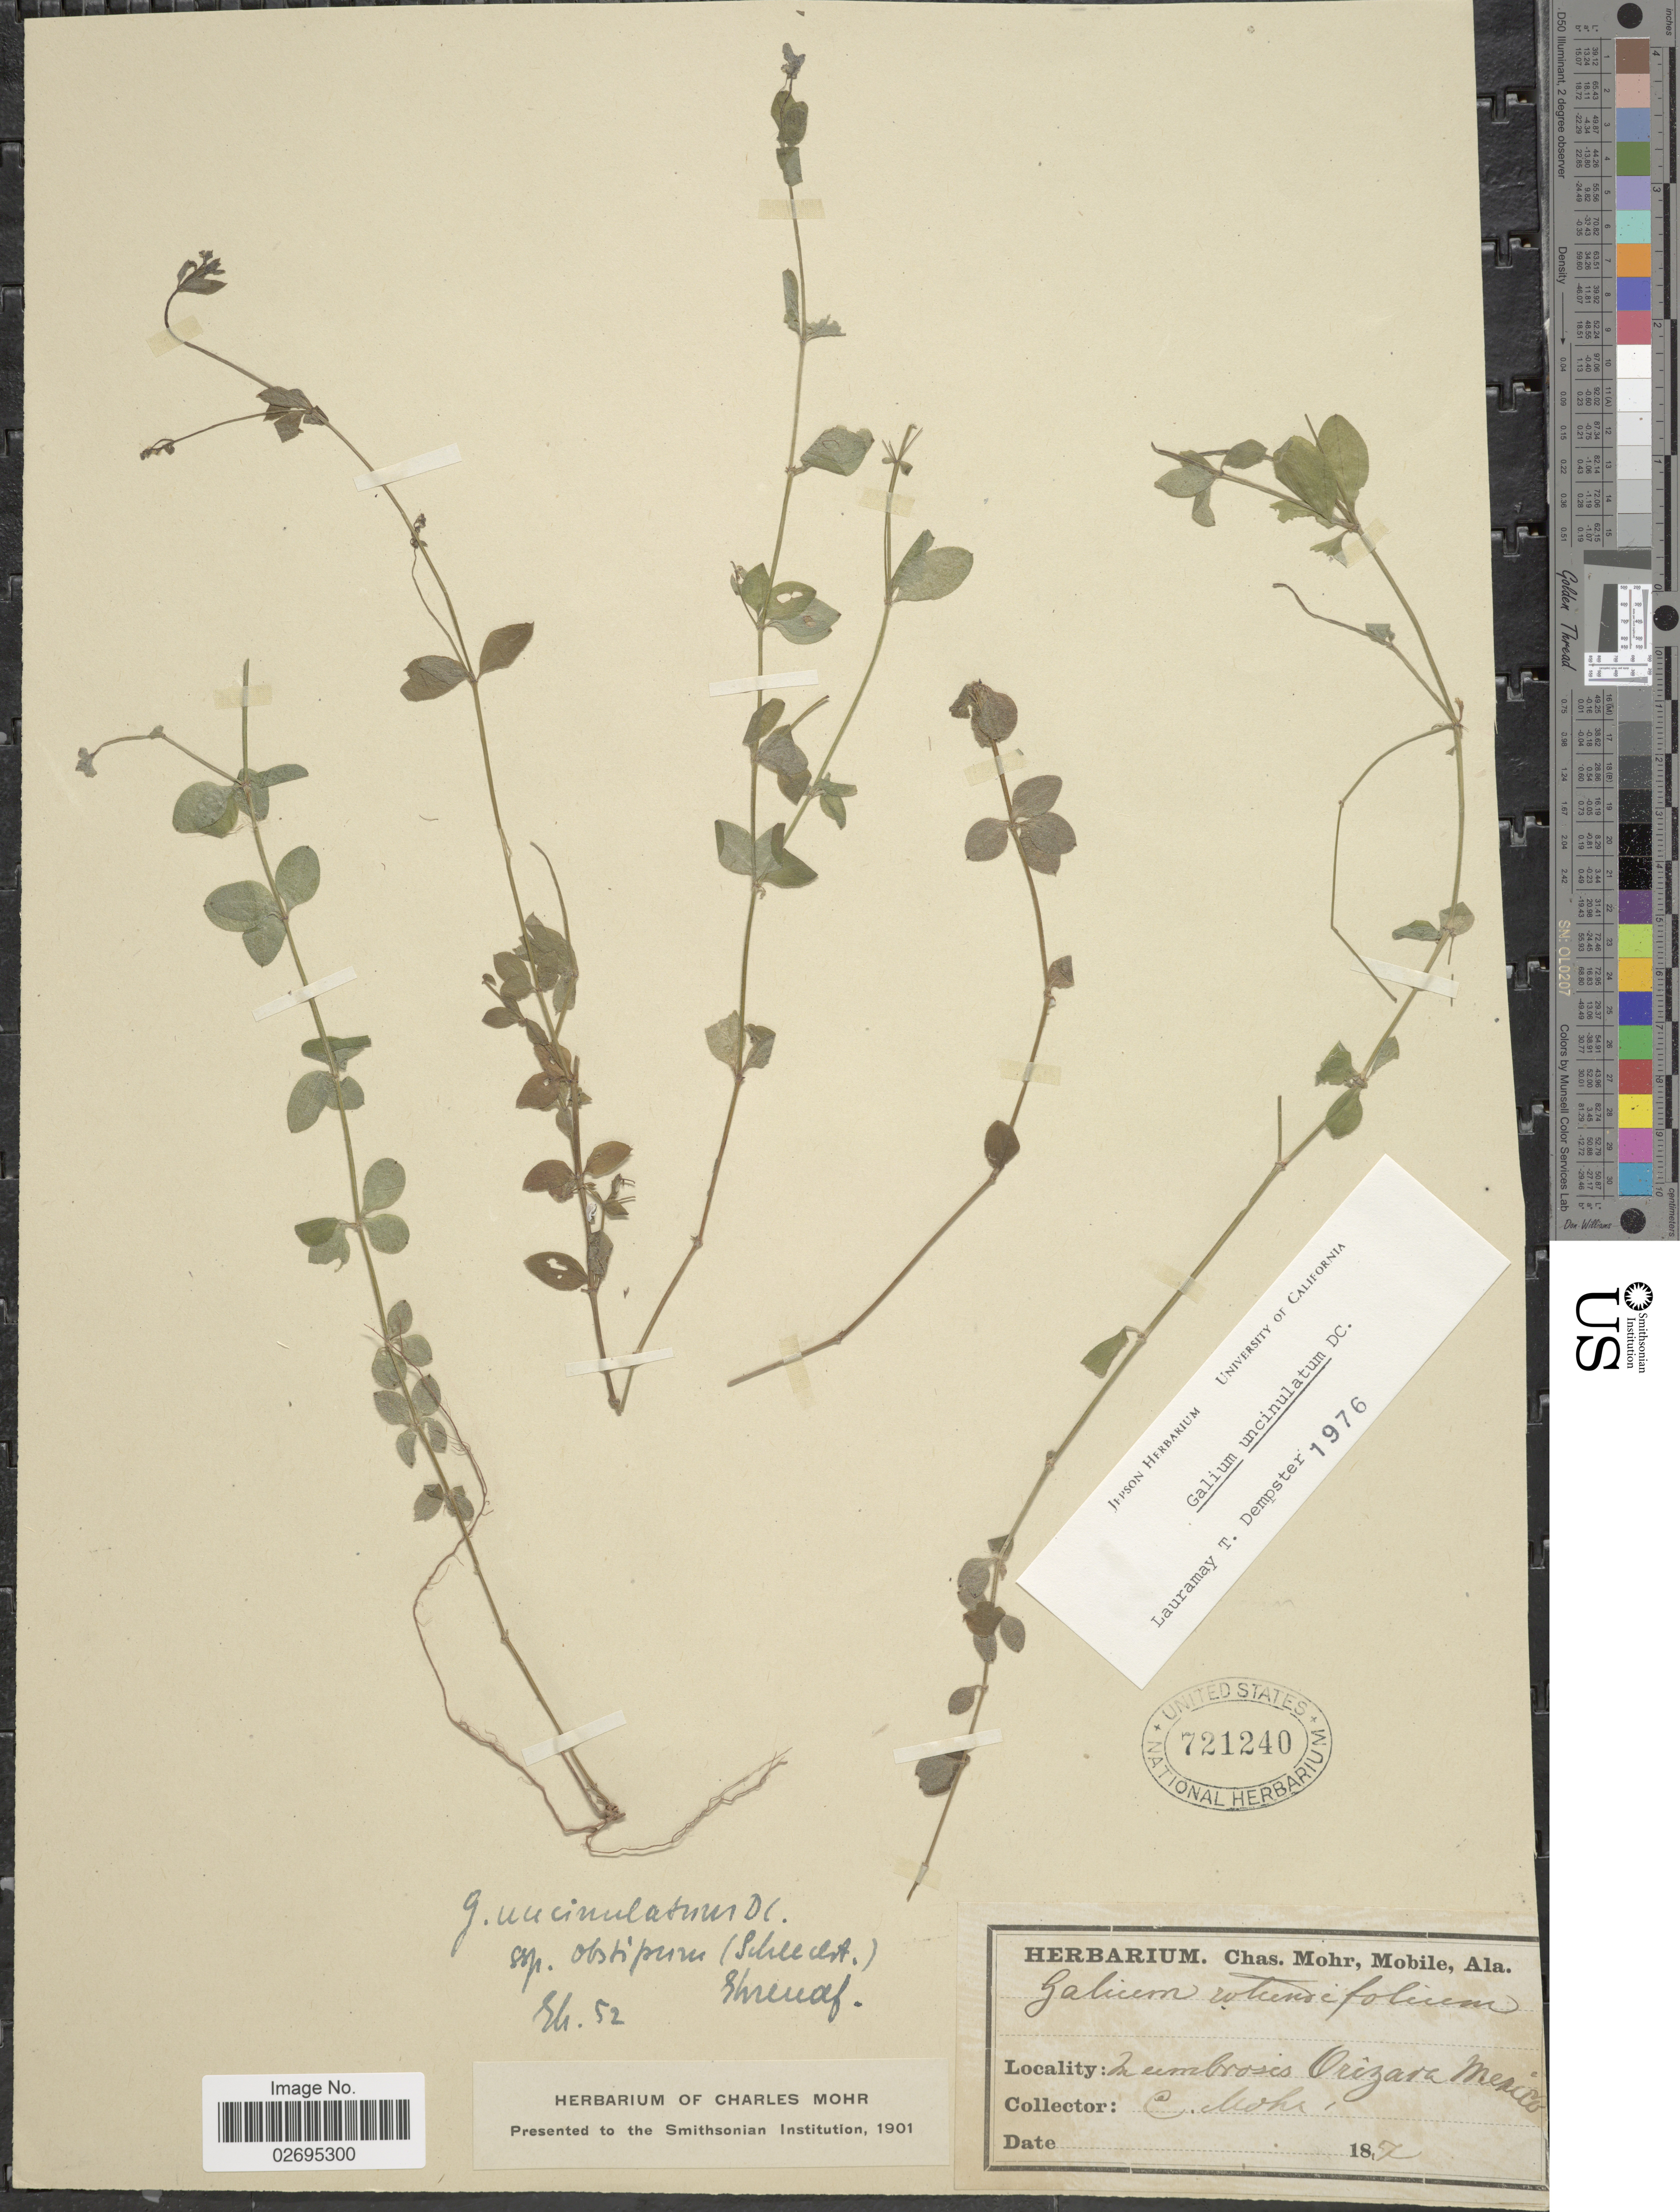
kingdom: Plantae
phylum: Tracheophyta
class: Magnoliopsida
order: Gentianales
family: Rubiaceae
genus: Galium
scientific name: Galium uncinulatum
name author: DC.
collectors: C. T. Mohr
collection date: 1857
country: Mexico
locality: In umbrosis Orizava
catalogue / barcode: US 721240